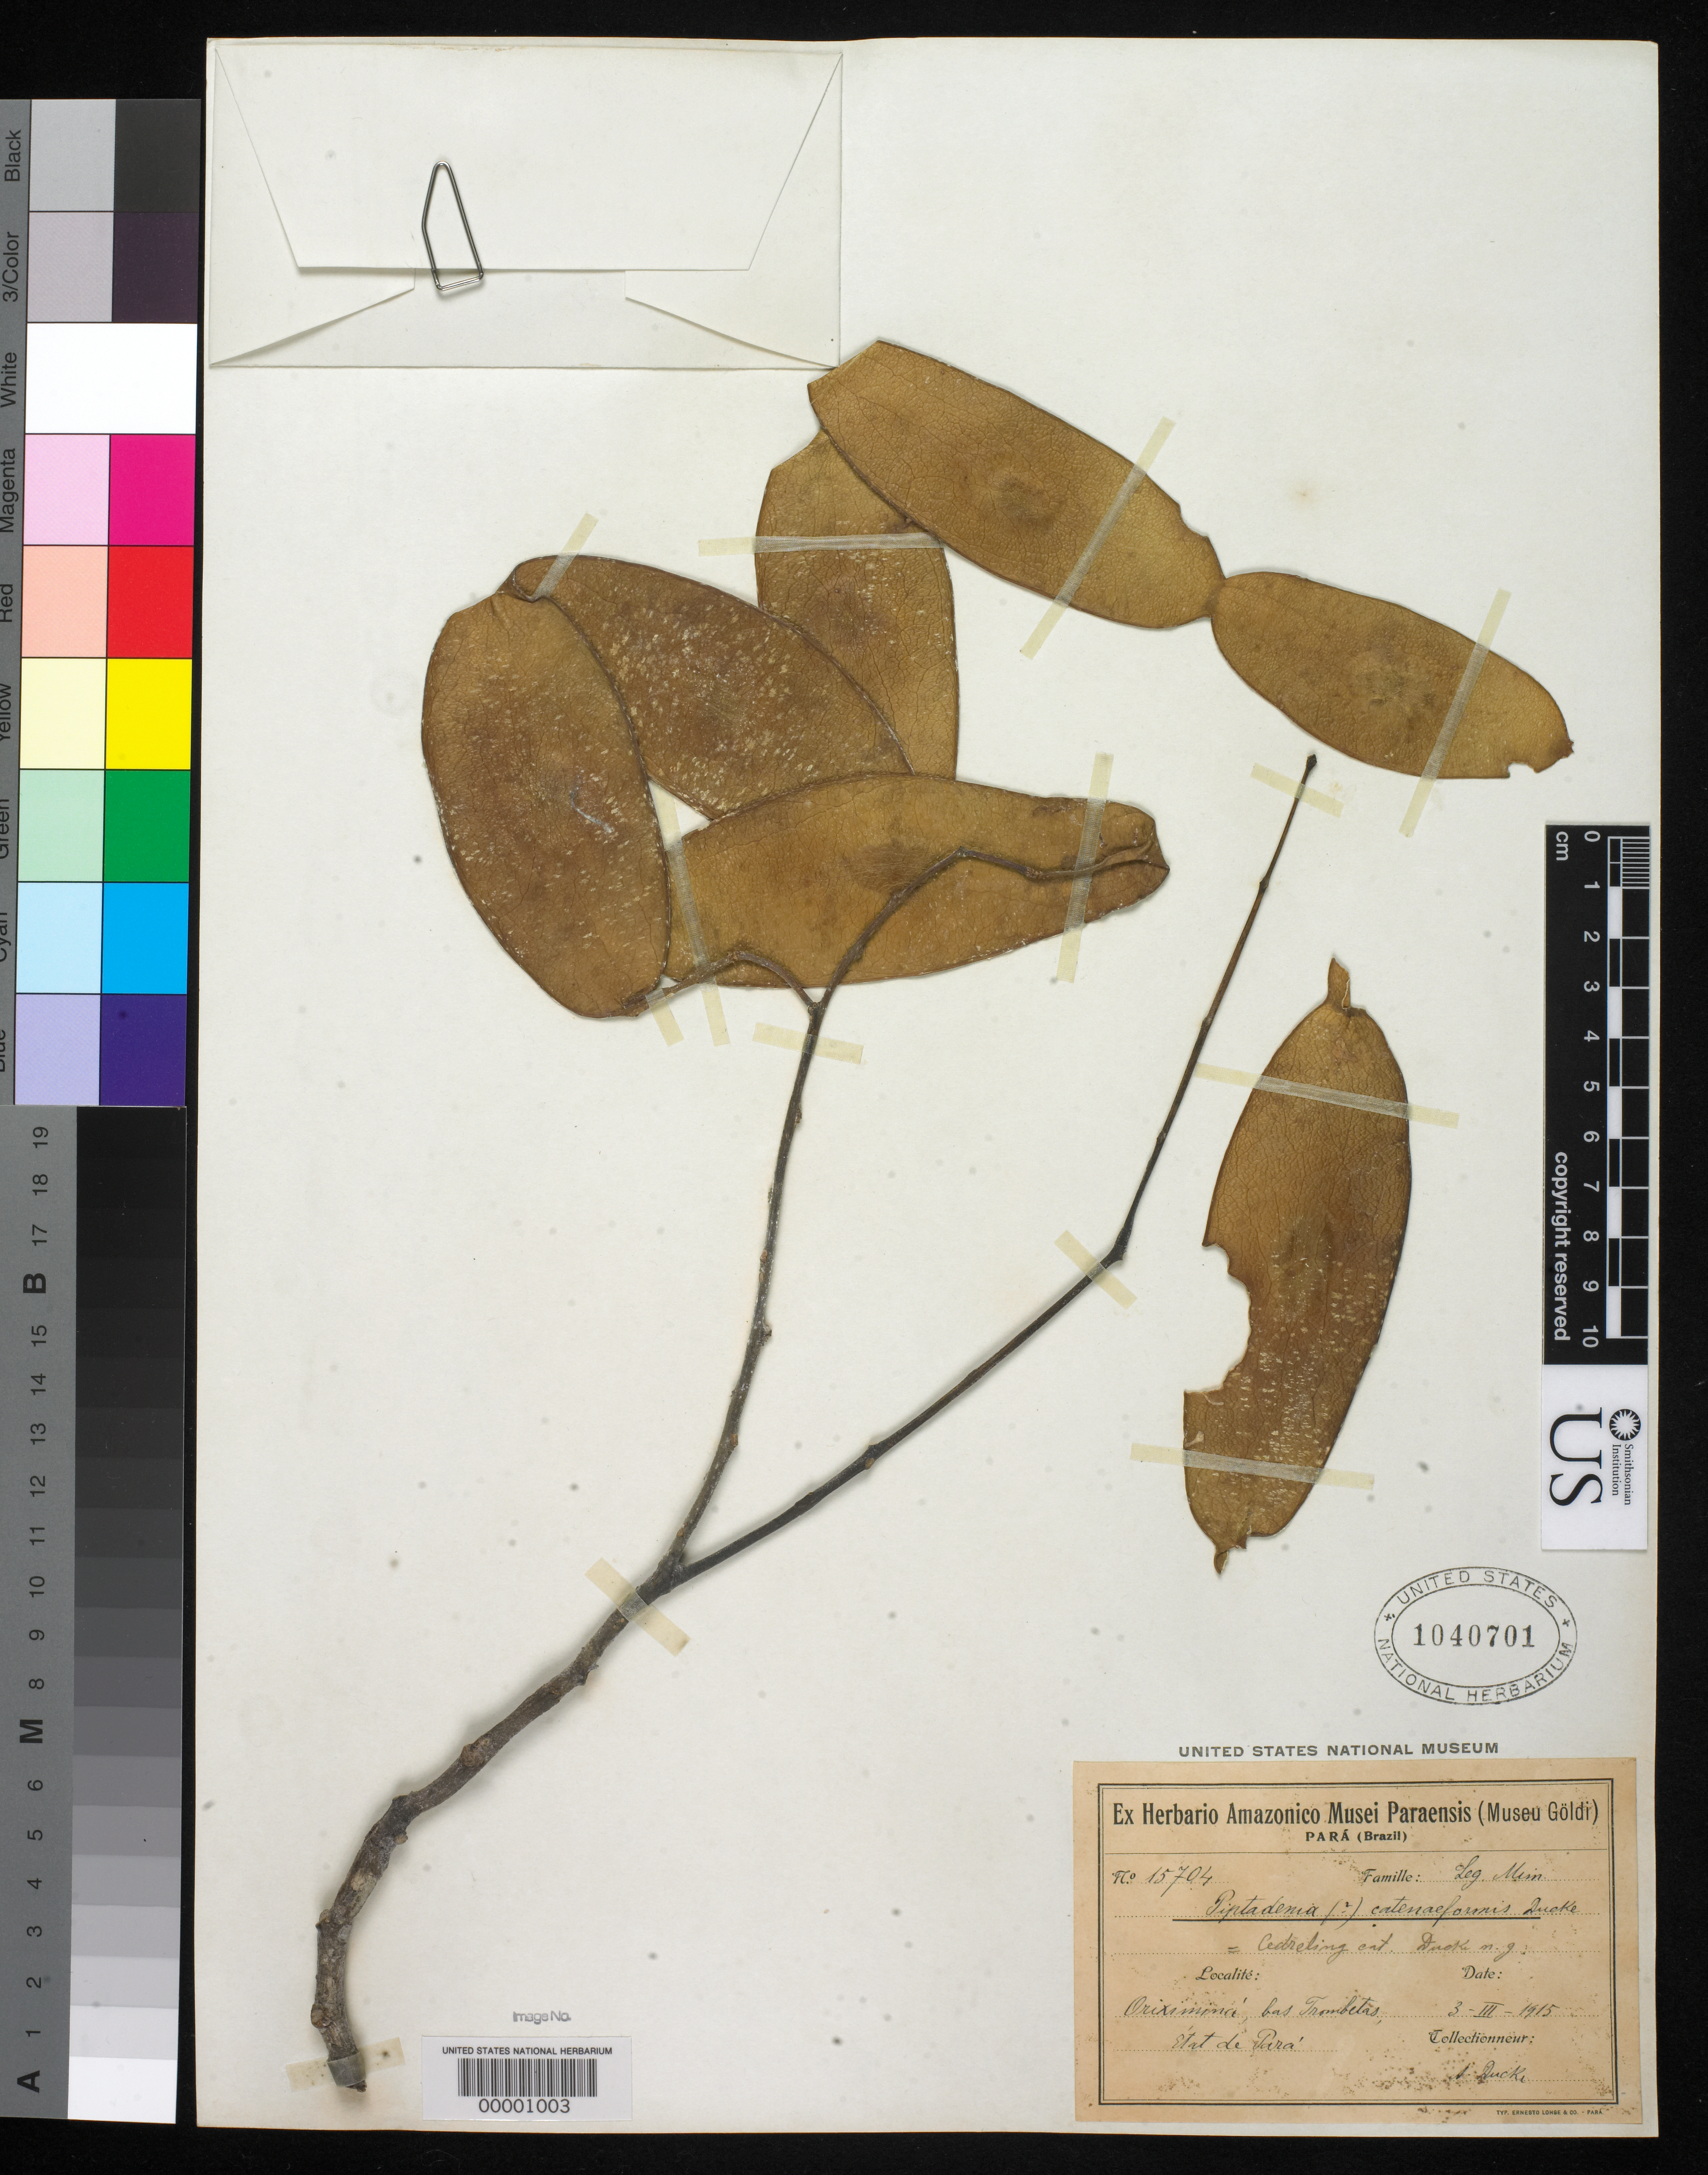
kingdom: Plantae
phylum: Tracheophyta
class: Magnoliopsida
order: Fabales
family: Fabaceae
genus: Piptadenia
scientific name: Piptadenia cateniformis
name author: Ducke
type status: Syntype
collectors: A. Ducke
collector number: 15704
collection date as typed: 03 Mar 1915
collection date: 1915-03-03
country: Brazil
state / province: Pará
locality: Oriximina.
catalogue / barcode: US 1040701